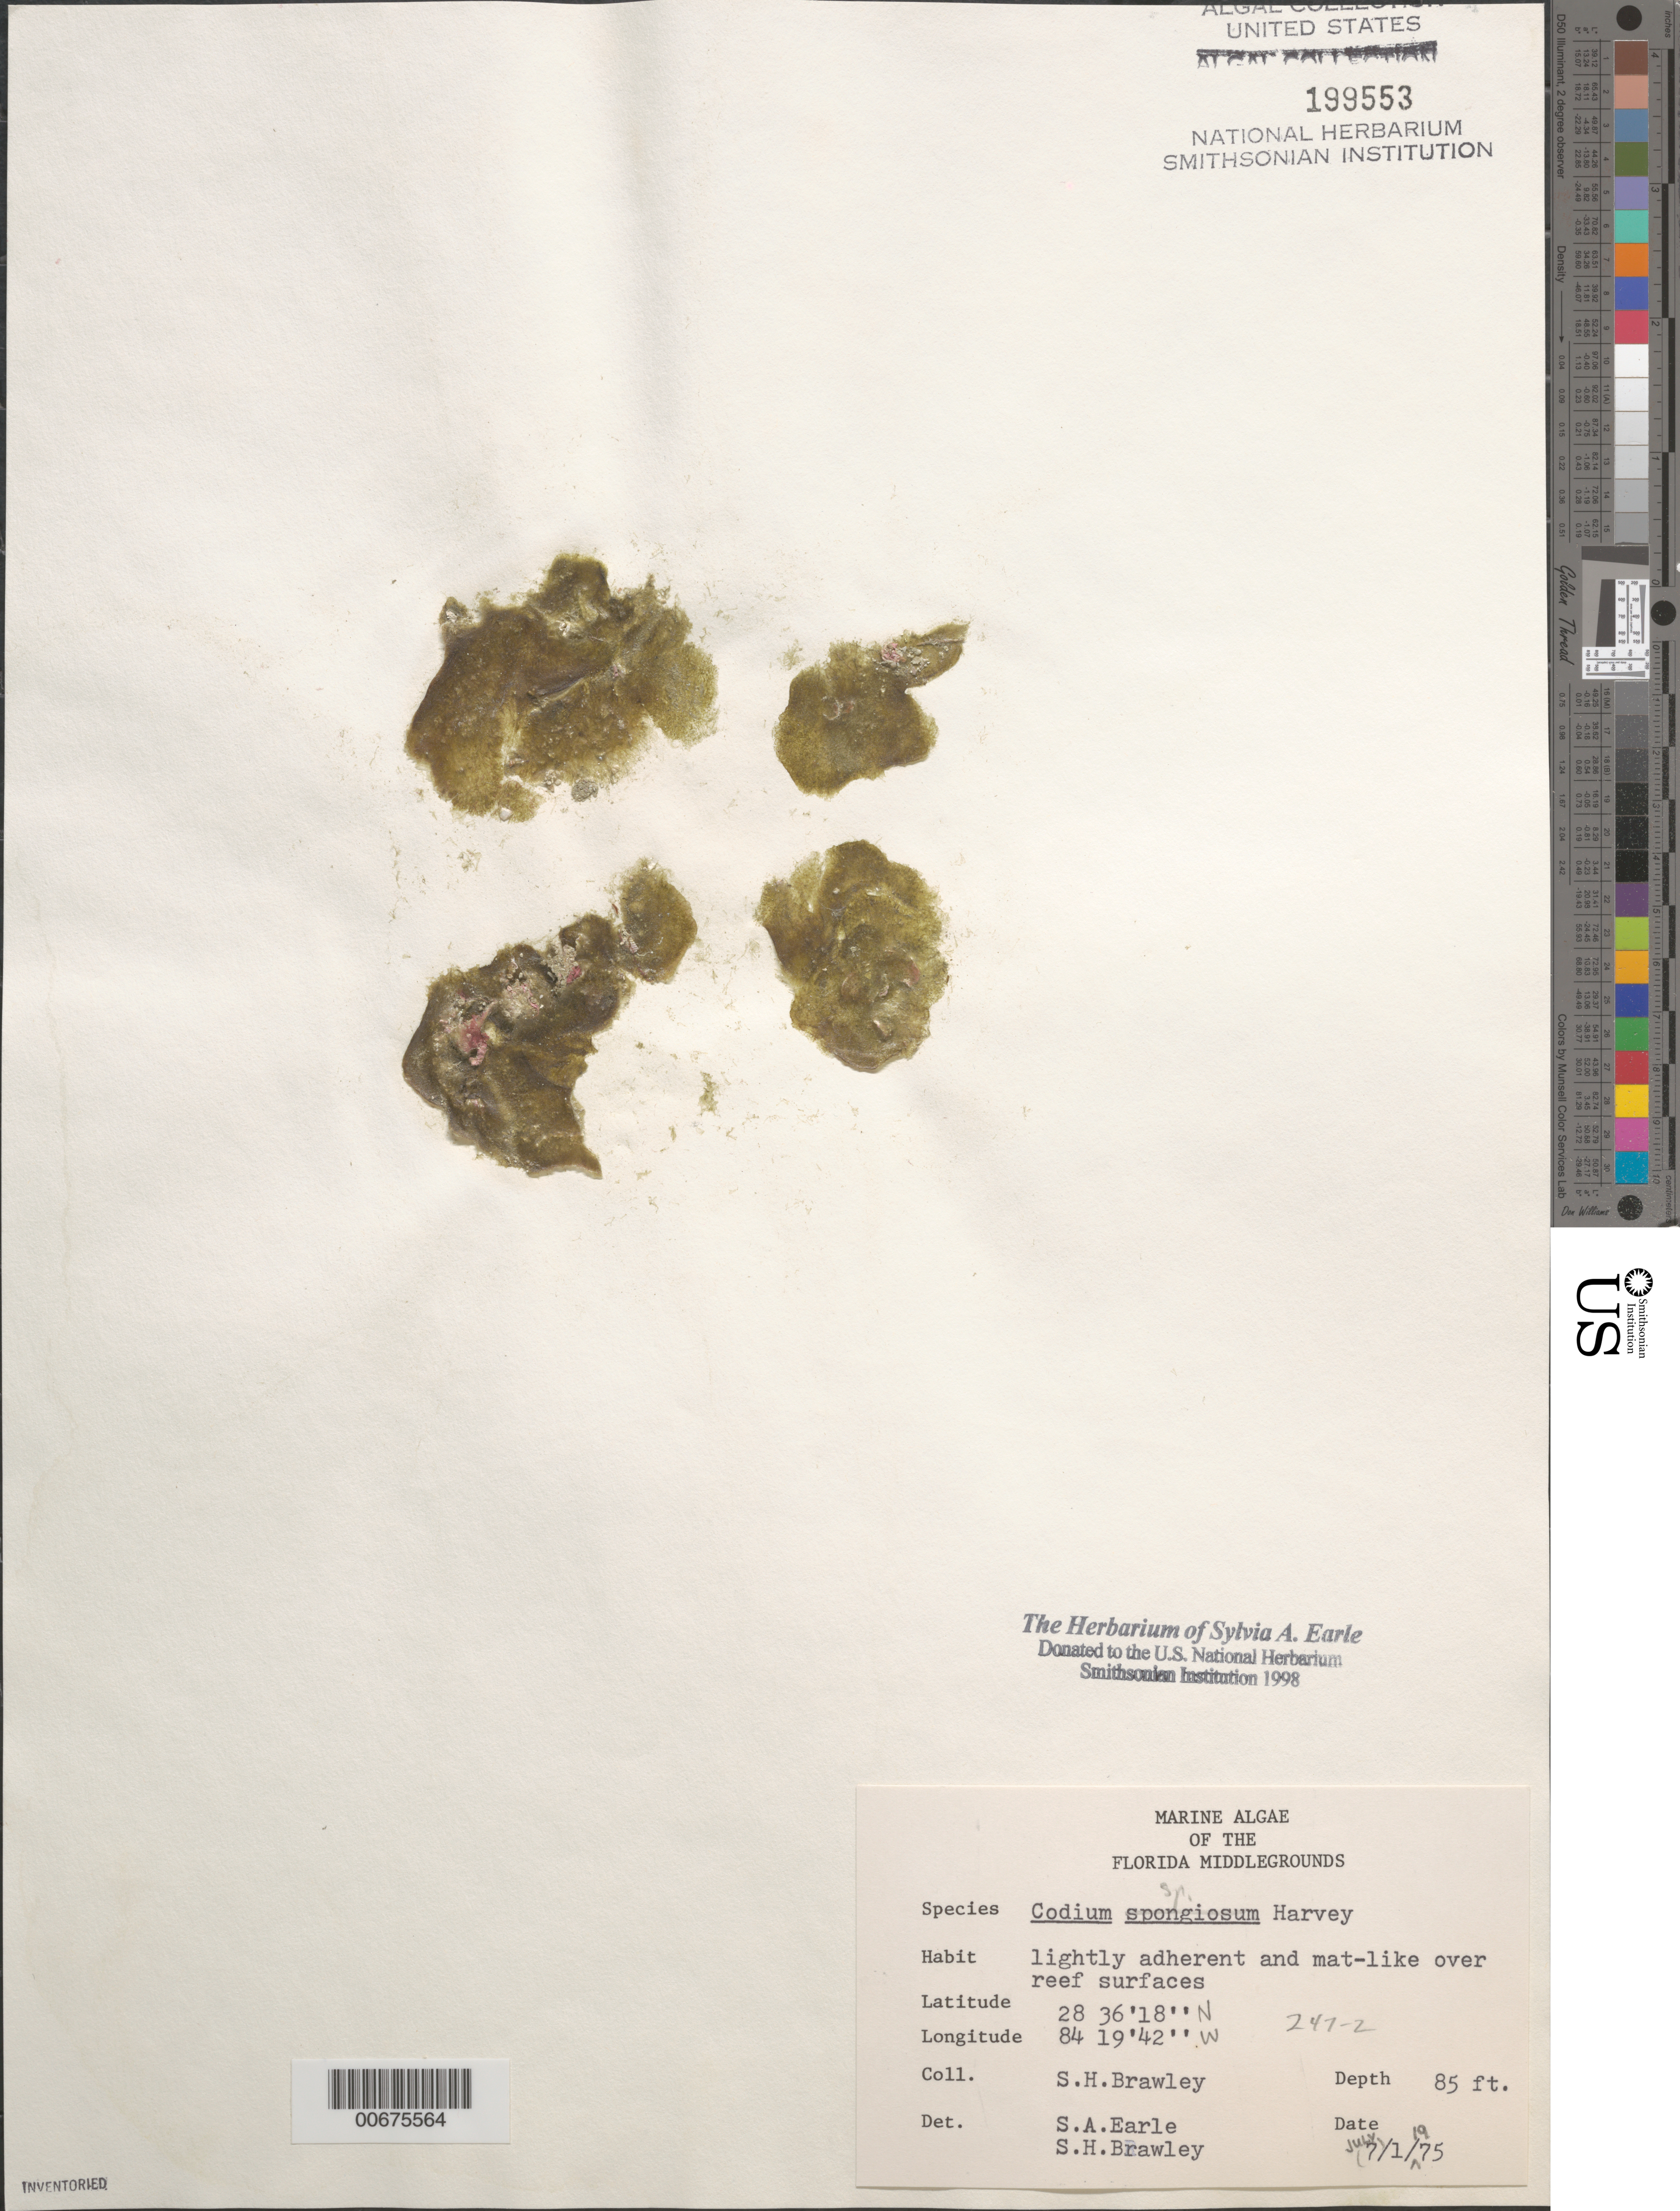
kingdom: Plantae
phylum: Chlorophyta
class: Ulvophyceae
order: Bryopsidales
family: Codiaceae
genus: Codium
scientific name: Codium sp.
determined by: Earle, S. A.; Brawley, S. H.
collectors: S. Brawley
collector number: Station 247-2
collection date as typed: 01 Jul 1975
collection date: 1975-07-01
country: United States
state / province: Florida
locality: Florida Middle Grounds, Gulf of Mexico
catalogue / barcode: US 199553